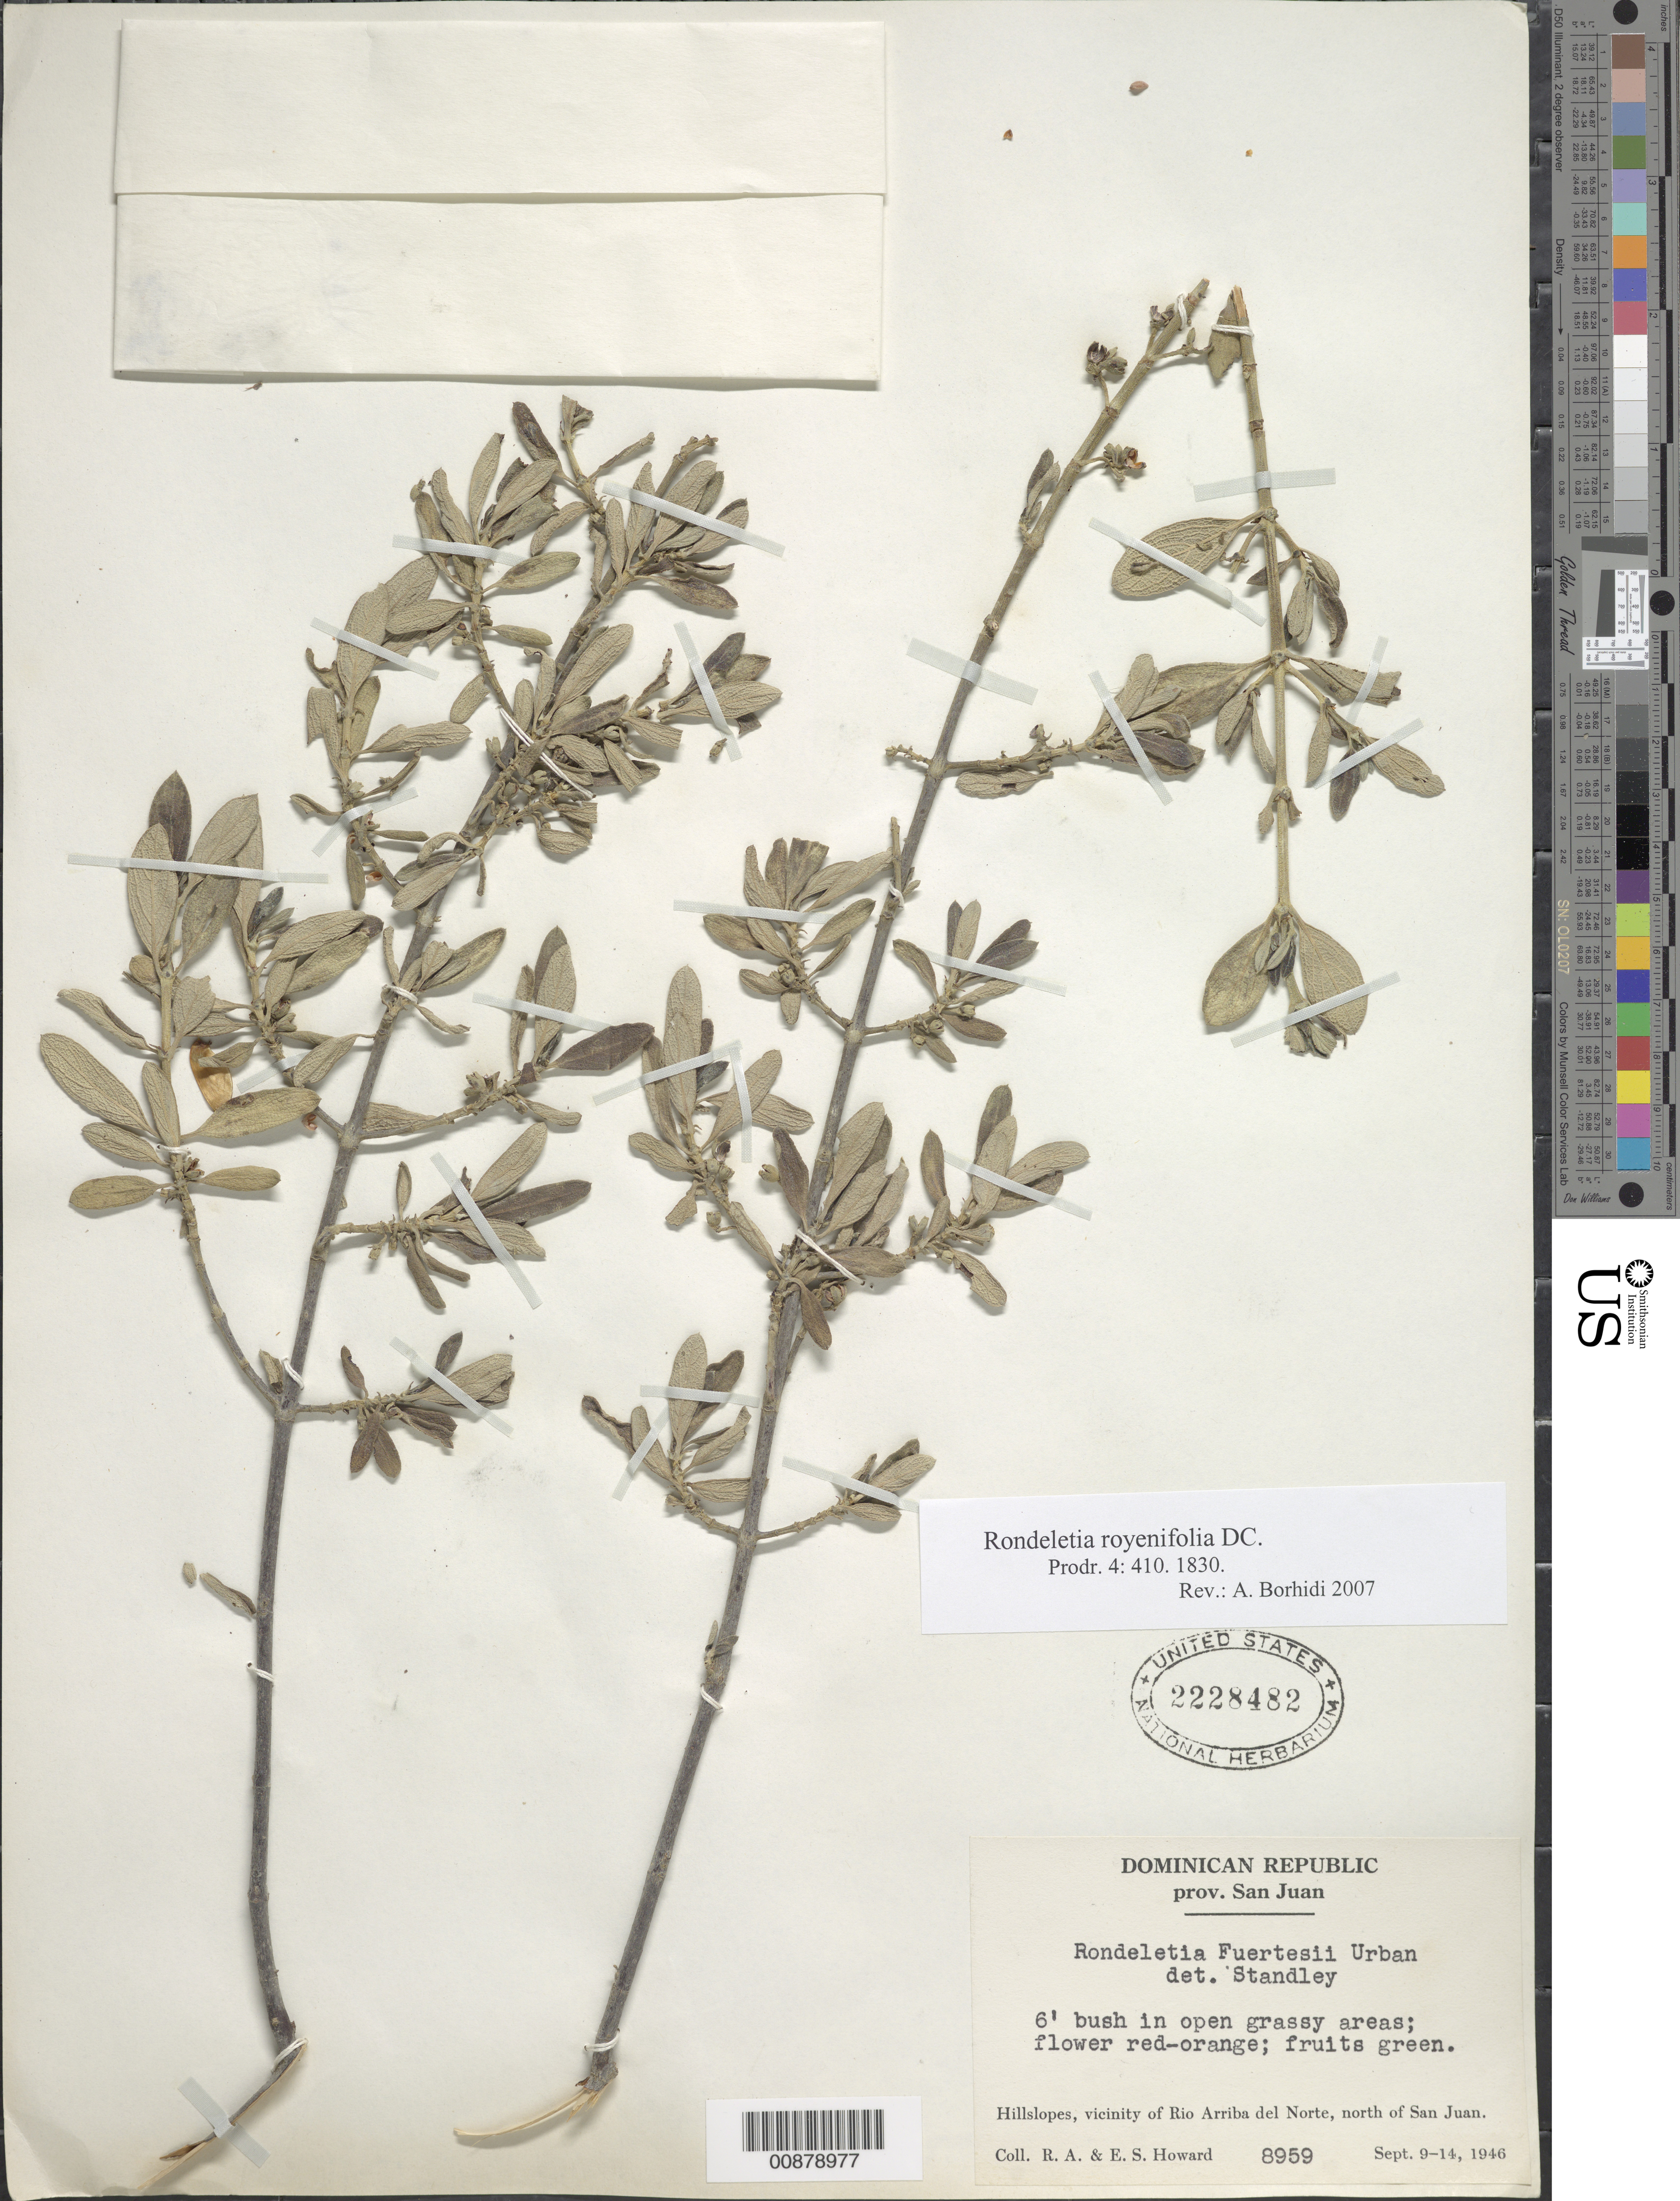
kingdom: Plantae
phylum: Tracheophyta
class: Magnoliopsida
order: Gentianales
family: Rubiaceae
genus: Rondeletia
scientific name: Rondeletia royenaefolia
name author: DC.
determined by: Borhidi, Attila L.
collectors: R. A. Howard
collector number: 8959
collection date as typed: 09 Sep 1946 to 14 Sep 1946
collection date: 1946-09-09/1946-09-14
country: Dominican Republic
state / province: San Juan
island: Hispaniola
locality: Vicinity of Rio Arriba de Norte, N of San Juan.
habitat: In open grassy areas.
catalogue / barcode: US 2228482